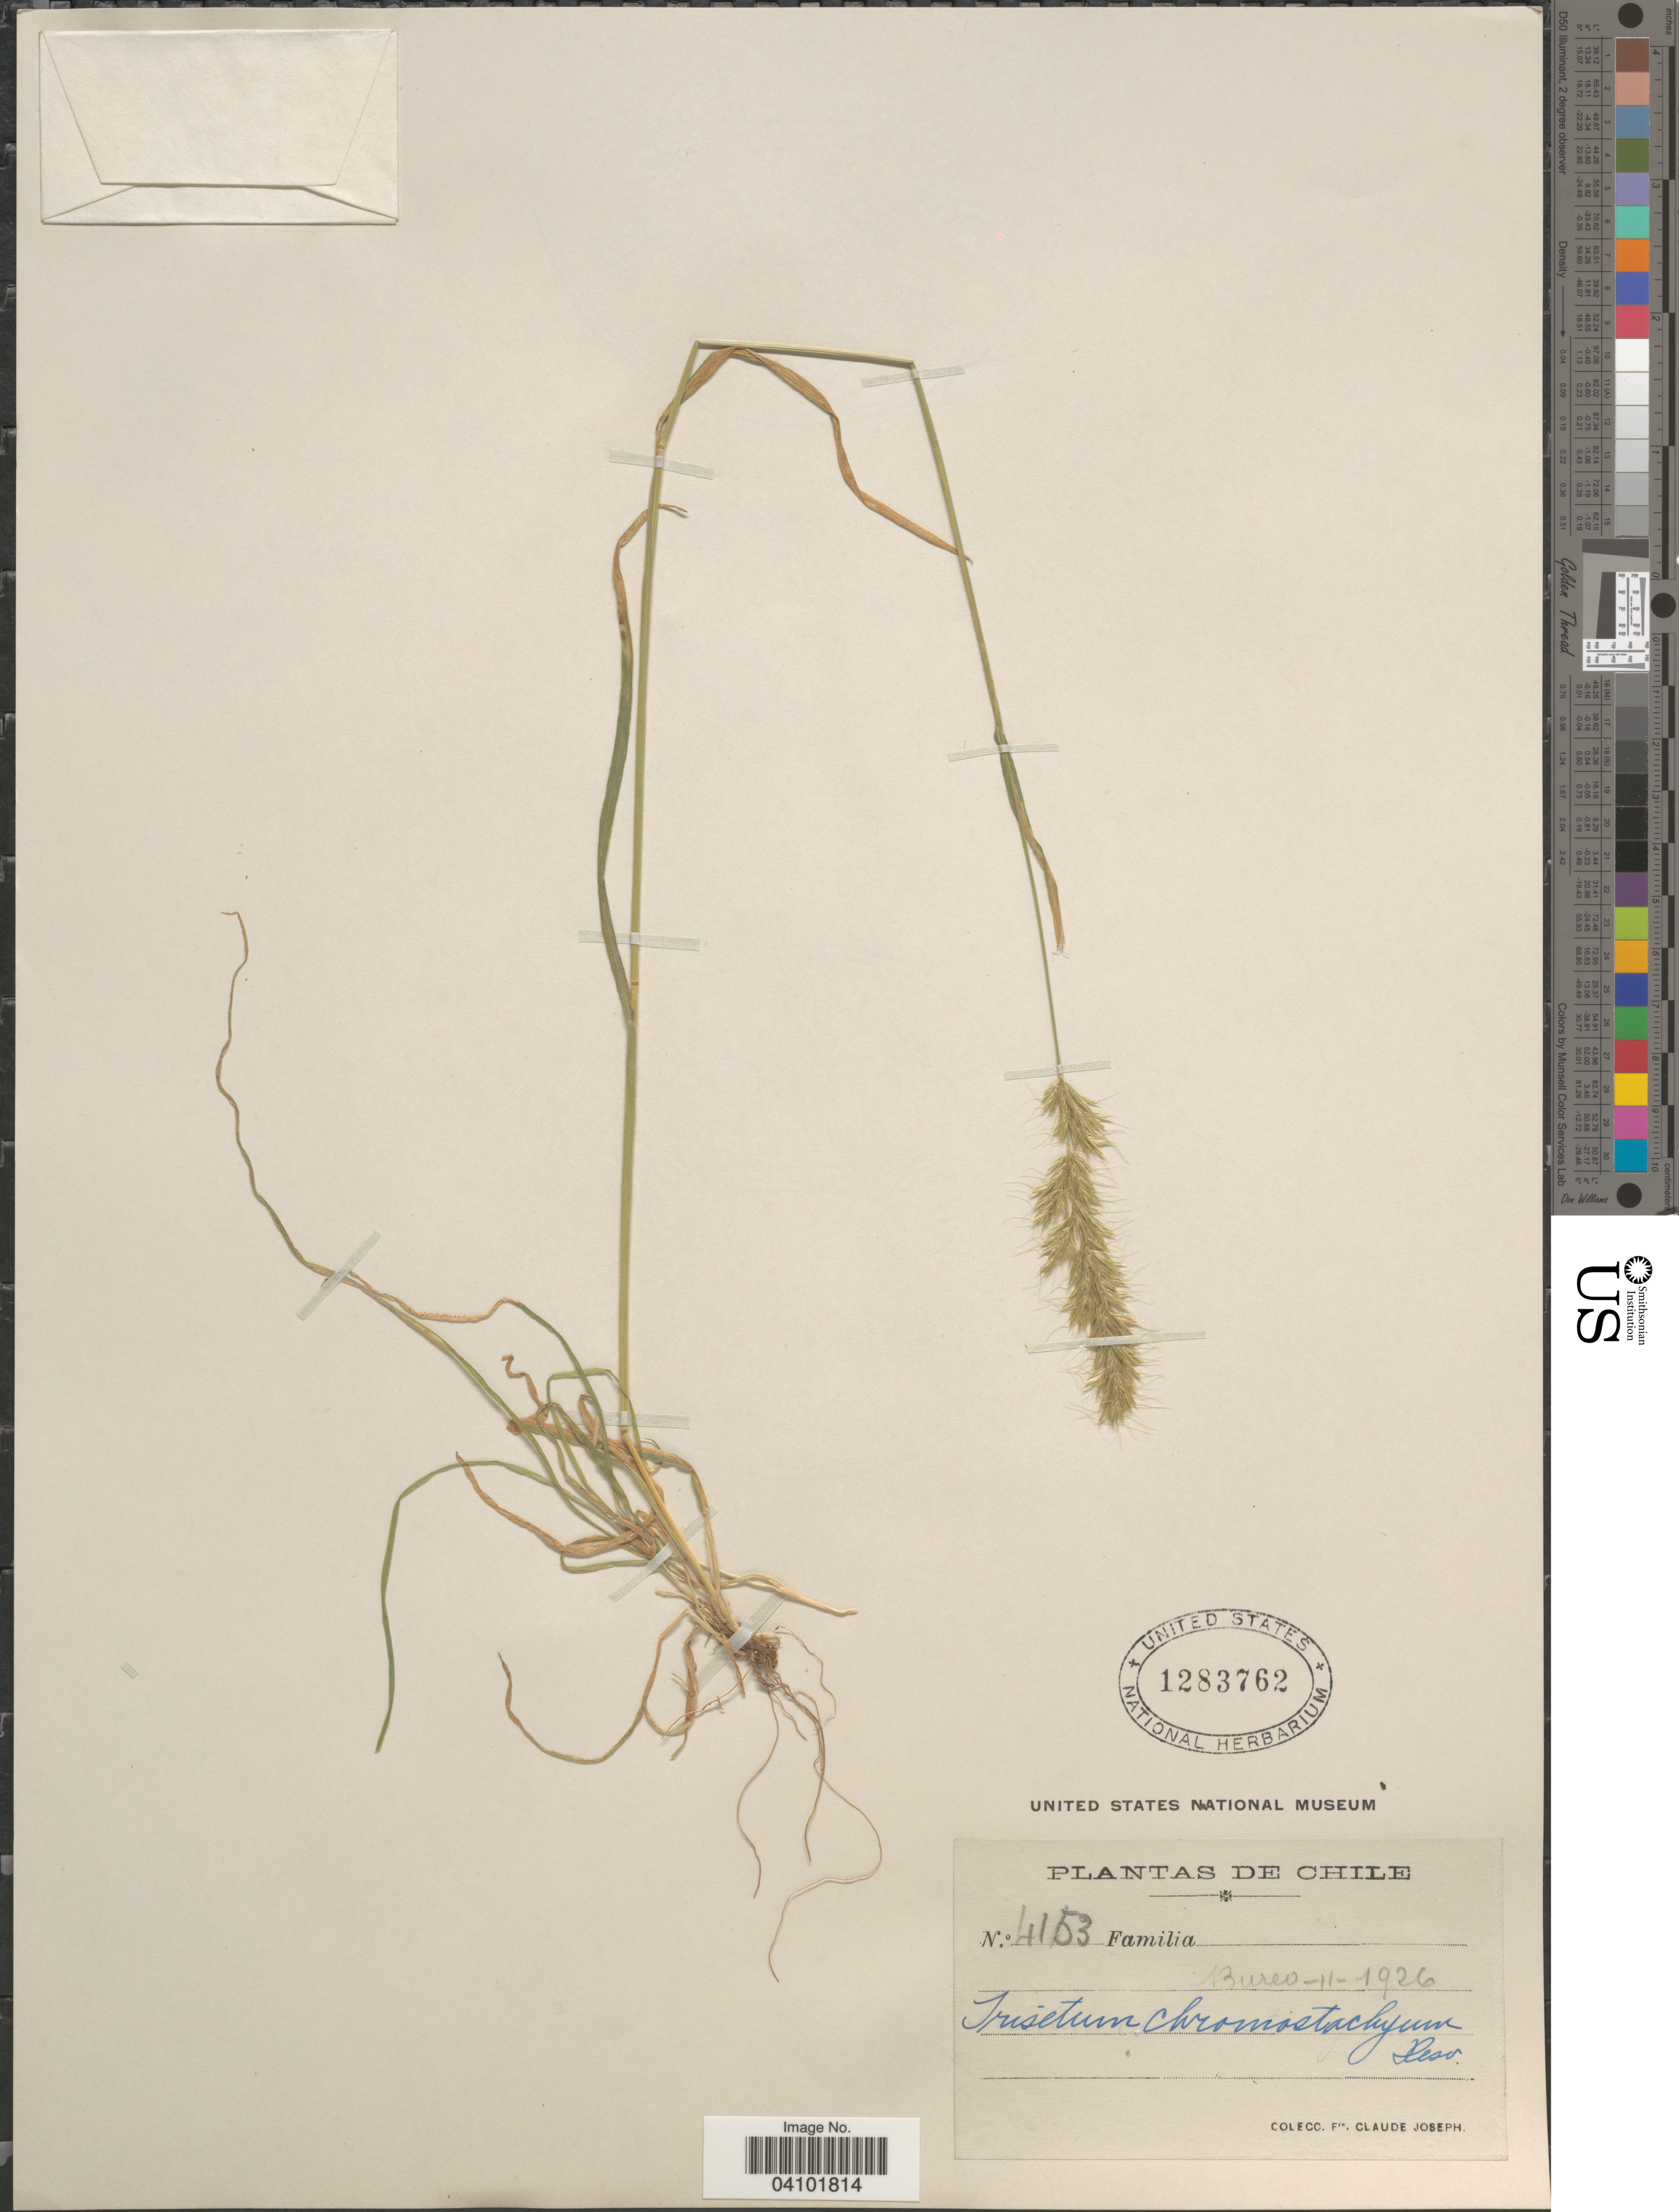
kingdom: Plantae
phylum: Tracheophyta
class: Liliopsida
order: Poales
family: Poaceae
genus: Koeleria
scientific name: Koeleria caudulata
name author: (Trin.) Griseb.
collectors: Bro. Claude-Joseph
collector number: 4153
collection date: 1926-11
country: Chile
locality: Bureo.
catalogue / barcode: US 1283762